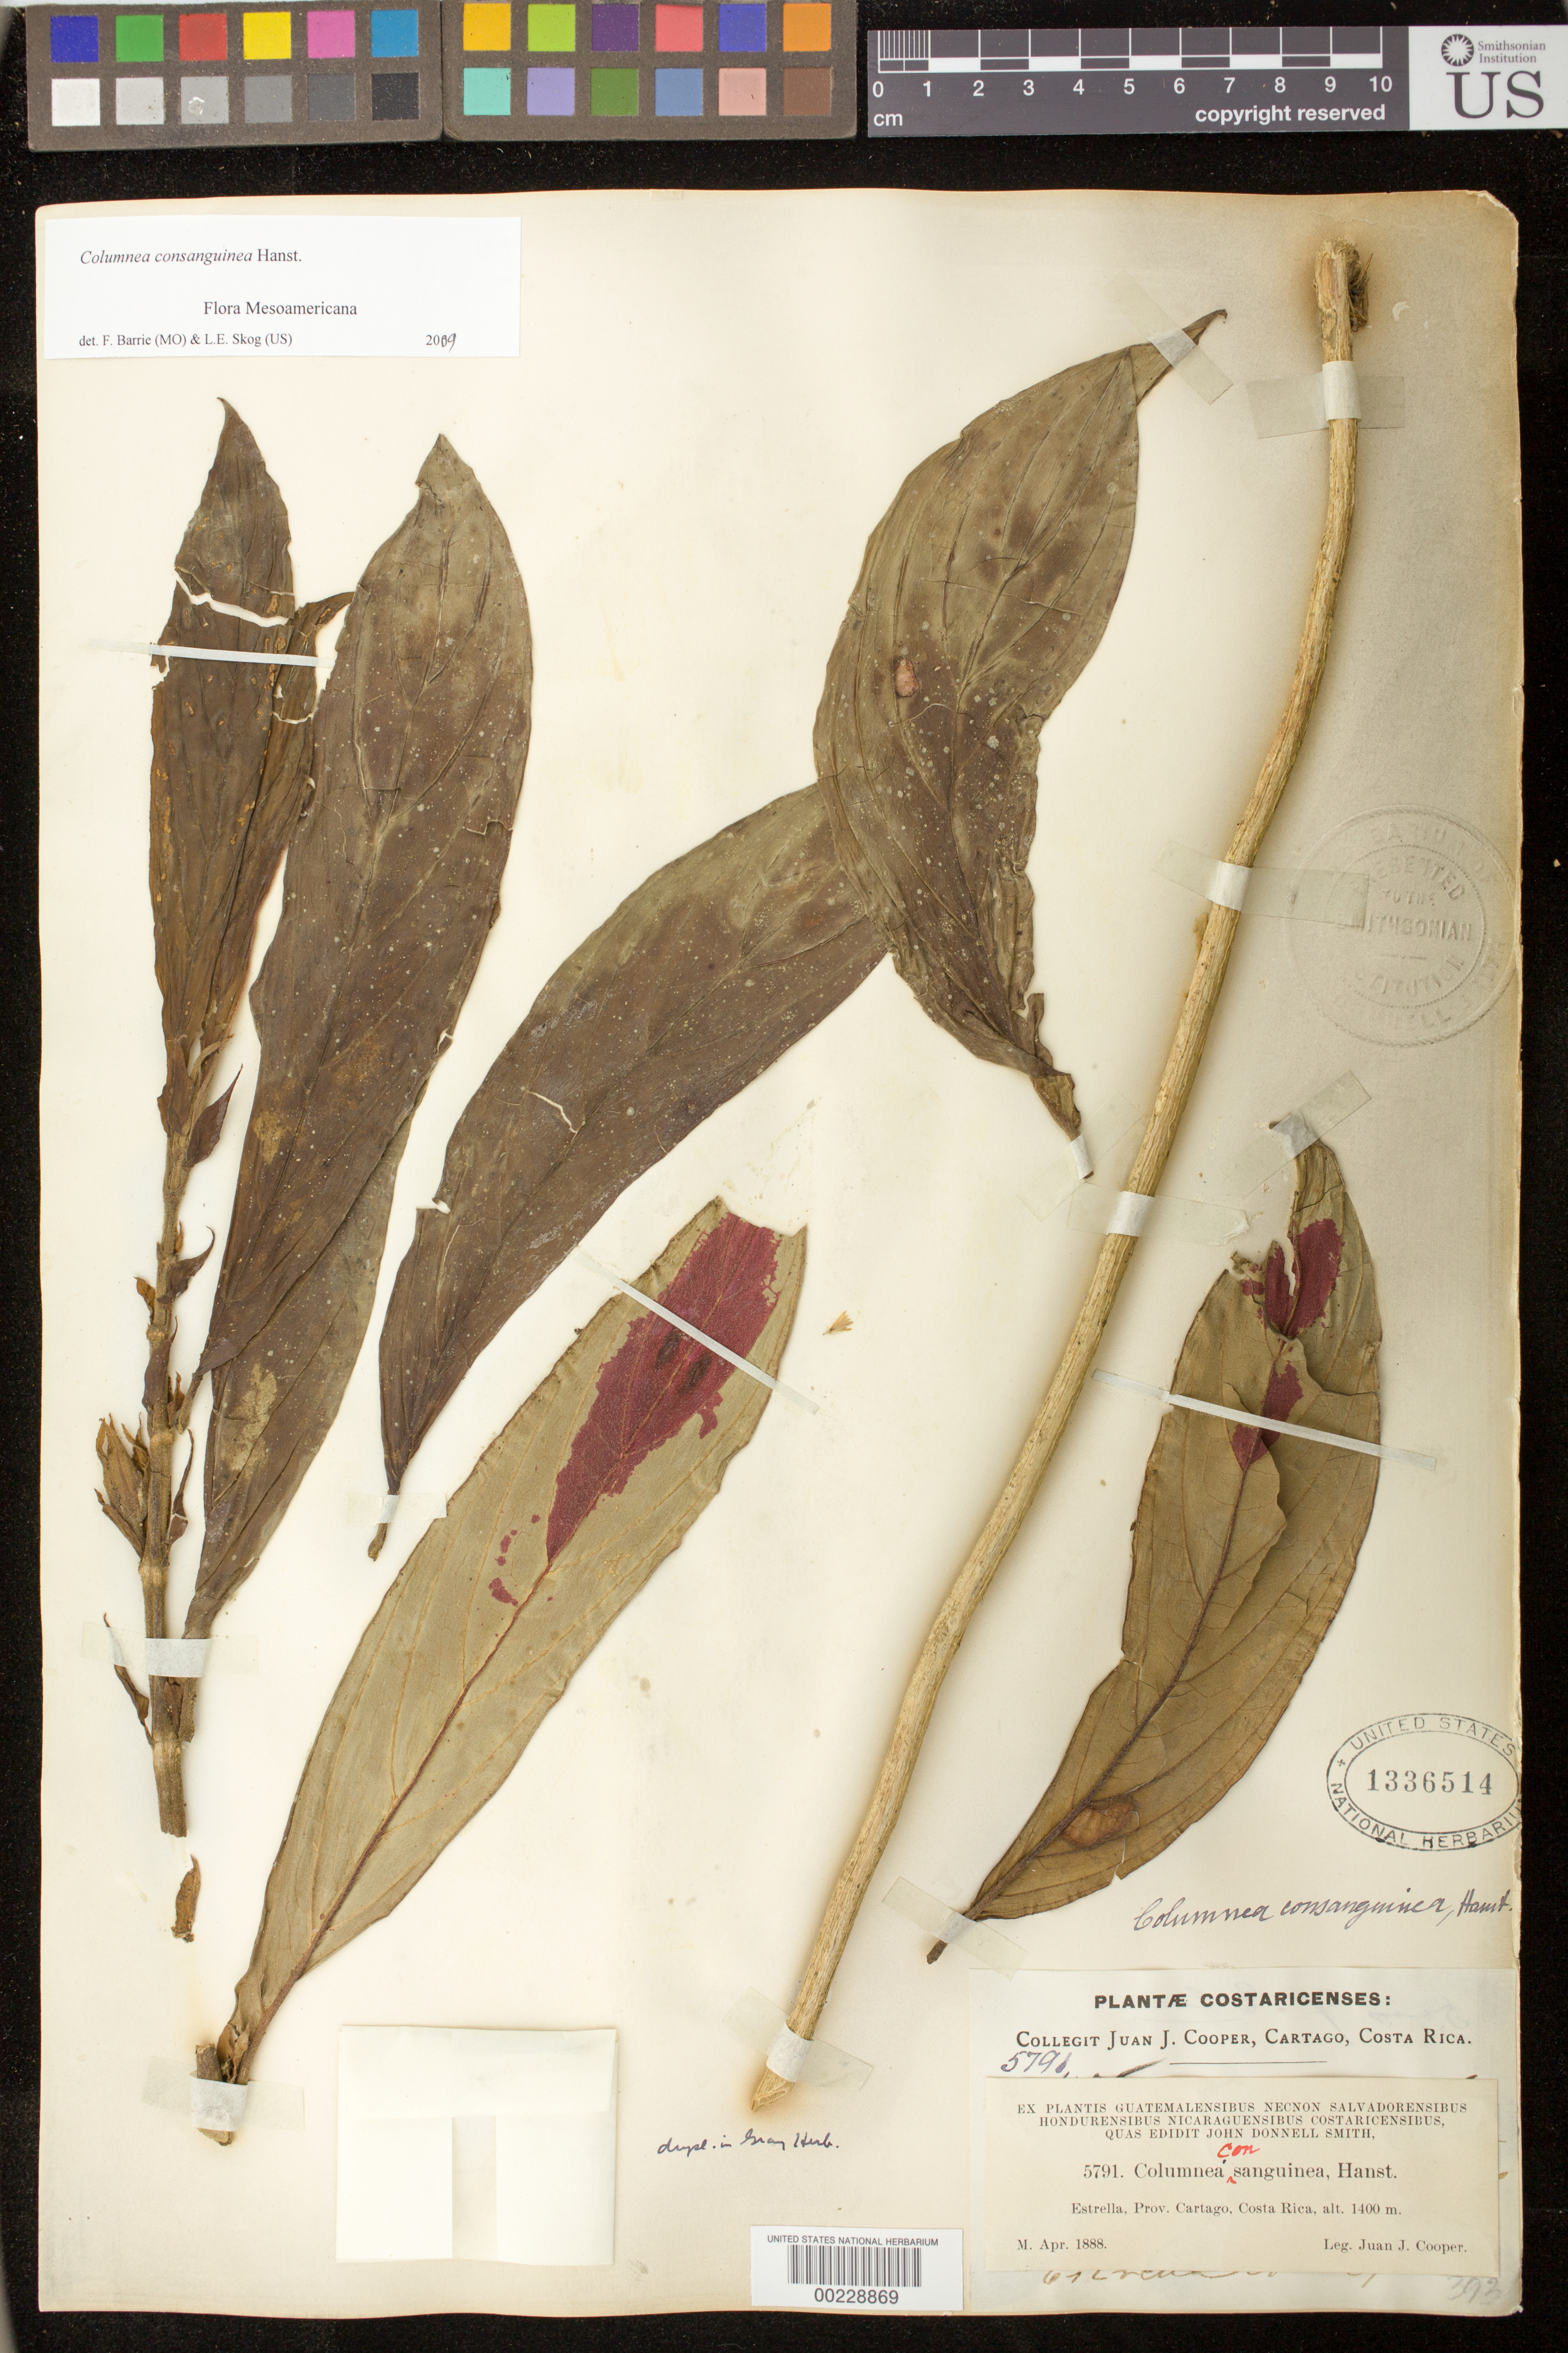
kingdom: Plantae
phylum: Tracheophyta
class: Magnoliopsida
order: Lamiales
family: Gesneriaceae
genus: Columnea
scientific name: Columnea consanguinea Hanst. var. consanguinea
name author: (Hanst.) Hanst.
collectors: J. J. Cooper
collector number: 5791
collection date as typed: Apr 1888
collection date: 1888-04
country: Costa Rica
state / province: Cartago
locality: Estrella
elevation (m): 1400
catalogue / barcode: US 1336514